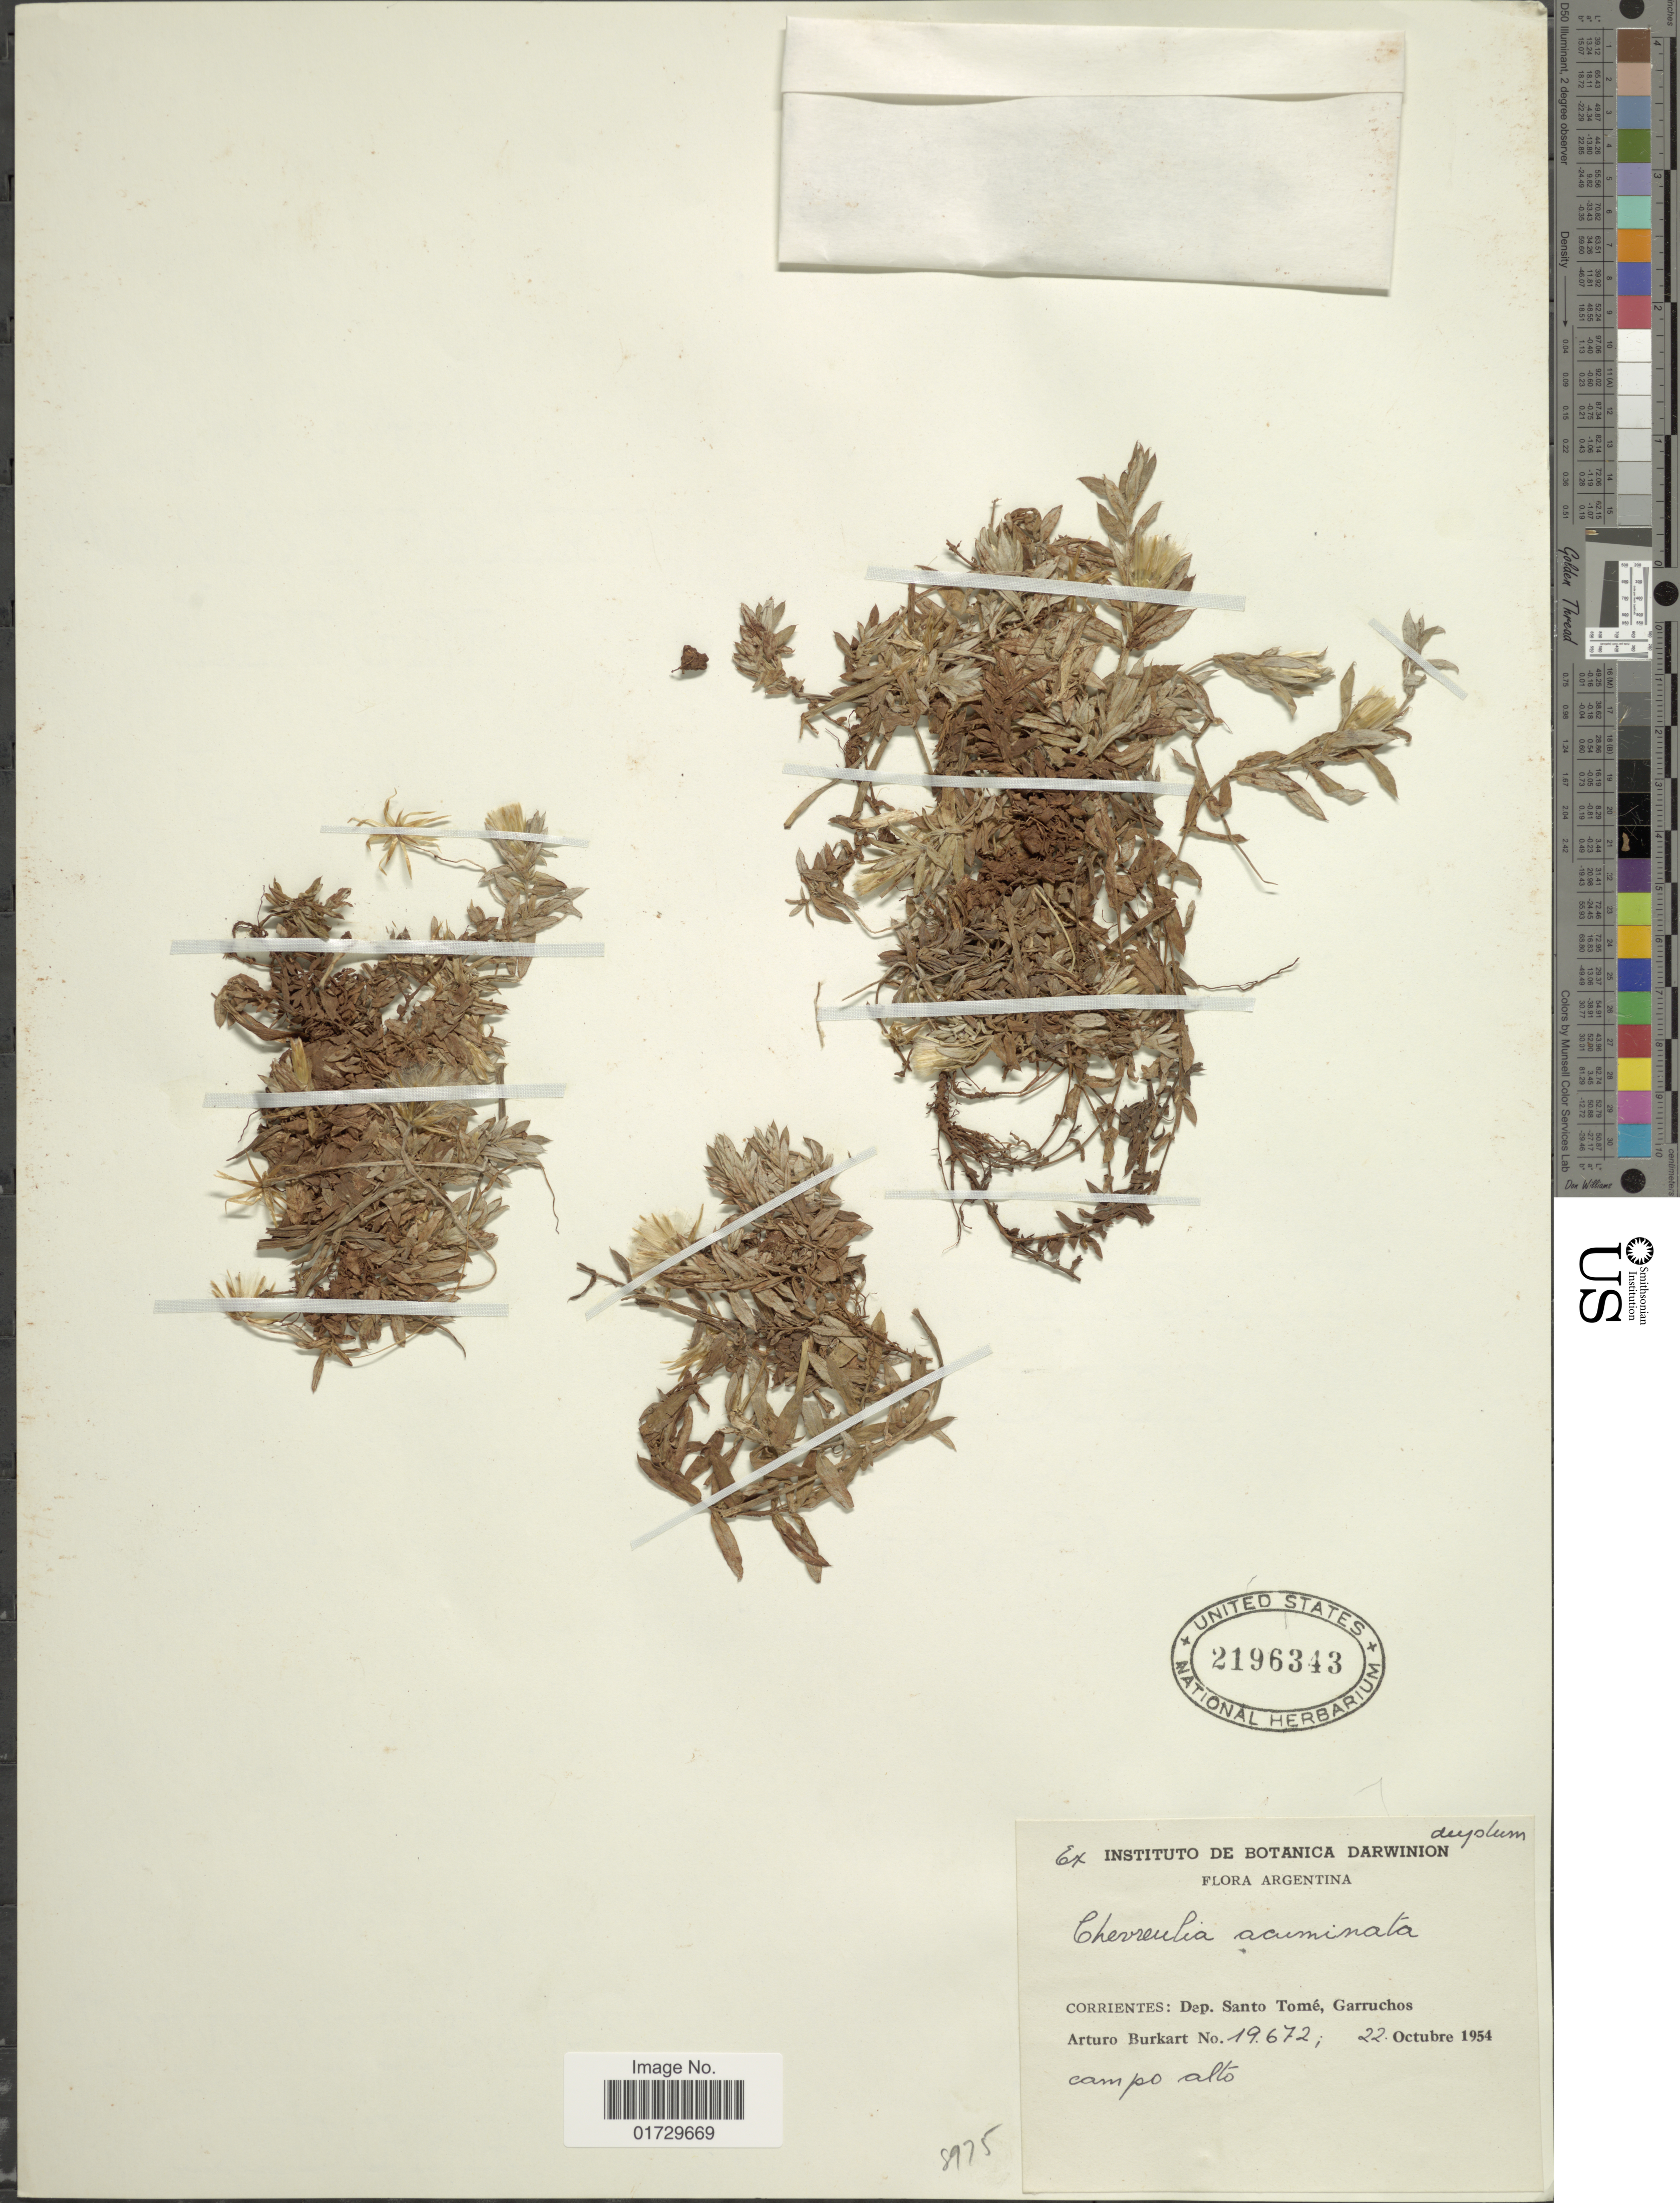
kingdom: Plantae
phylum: Tracheophyta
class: Magnoliopsida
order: Asterales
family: Asteraceae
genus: Chevreulia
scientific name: Chevreulia acuminata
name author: Less.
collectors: A. E. Burkart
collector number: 19672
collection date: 1954-10-22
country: Argentina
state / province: Corrientes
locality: Dep. Santo Tome, Garruchos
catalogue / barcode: US 2196343